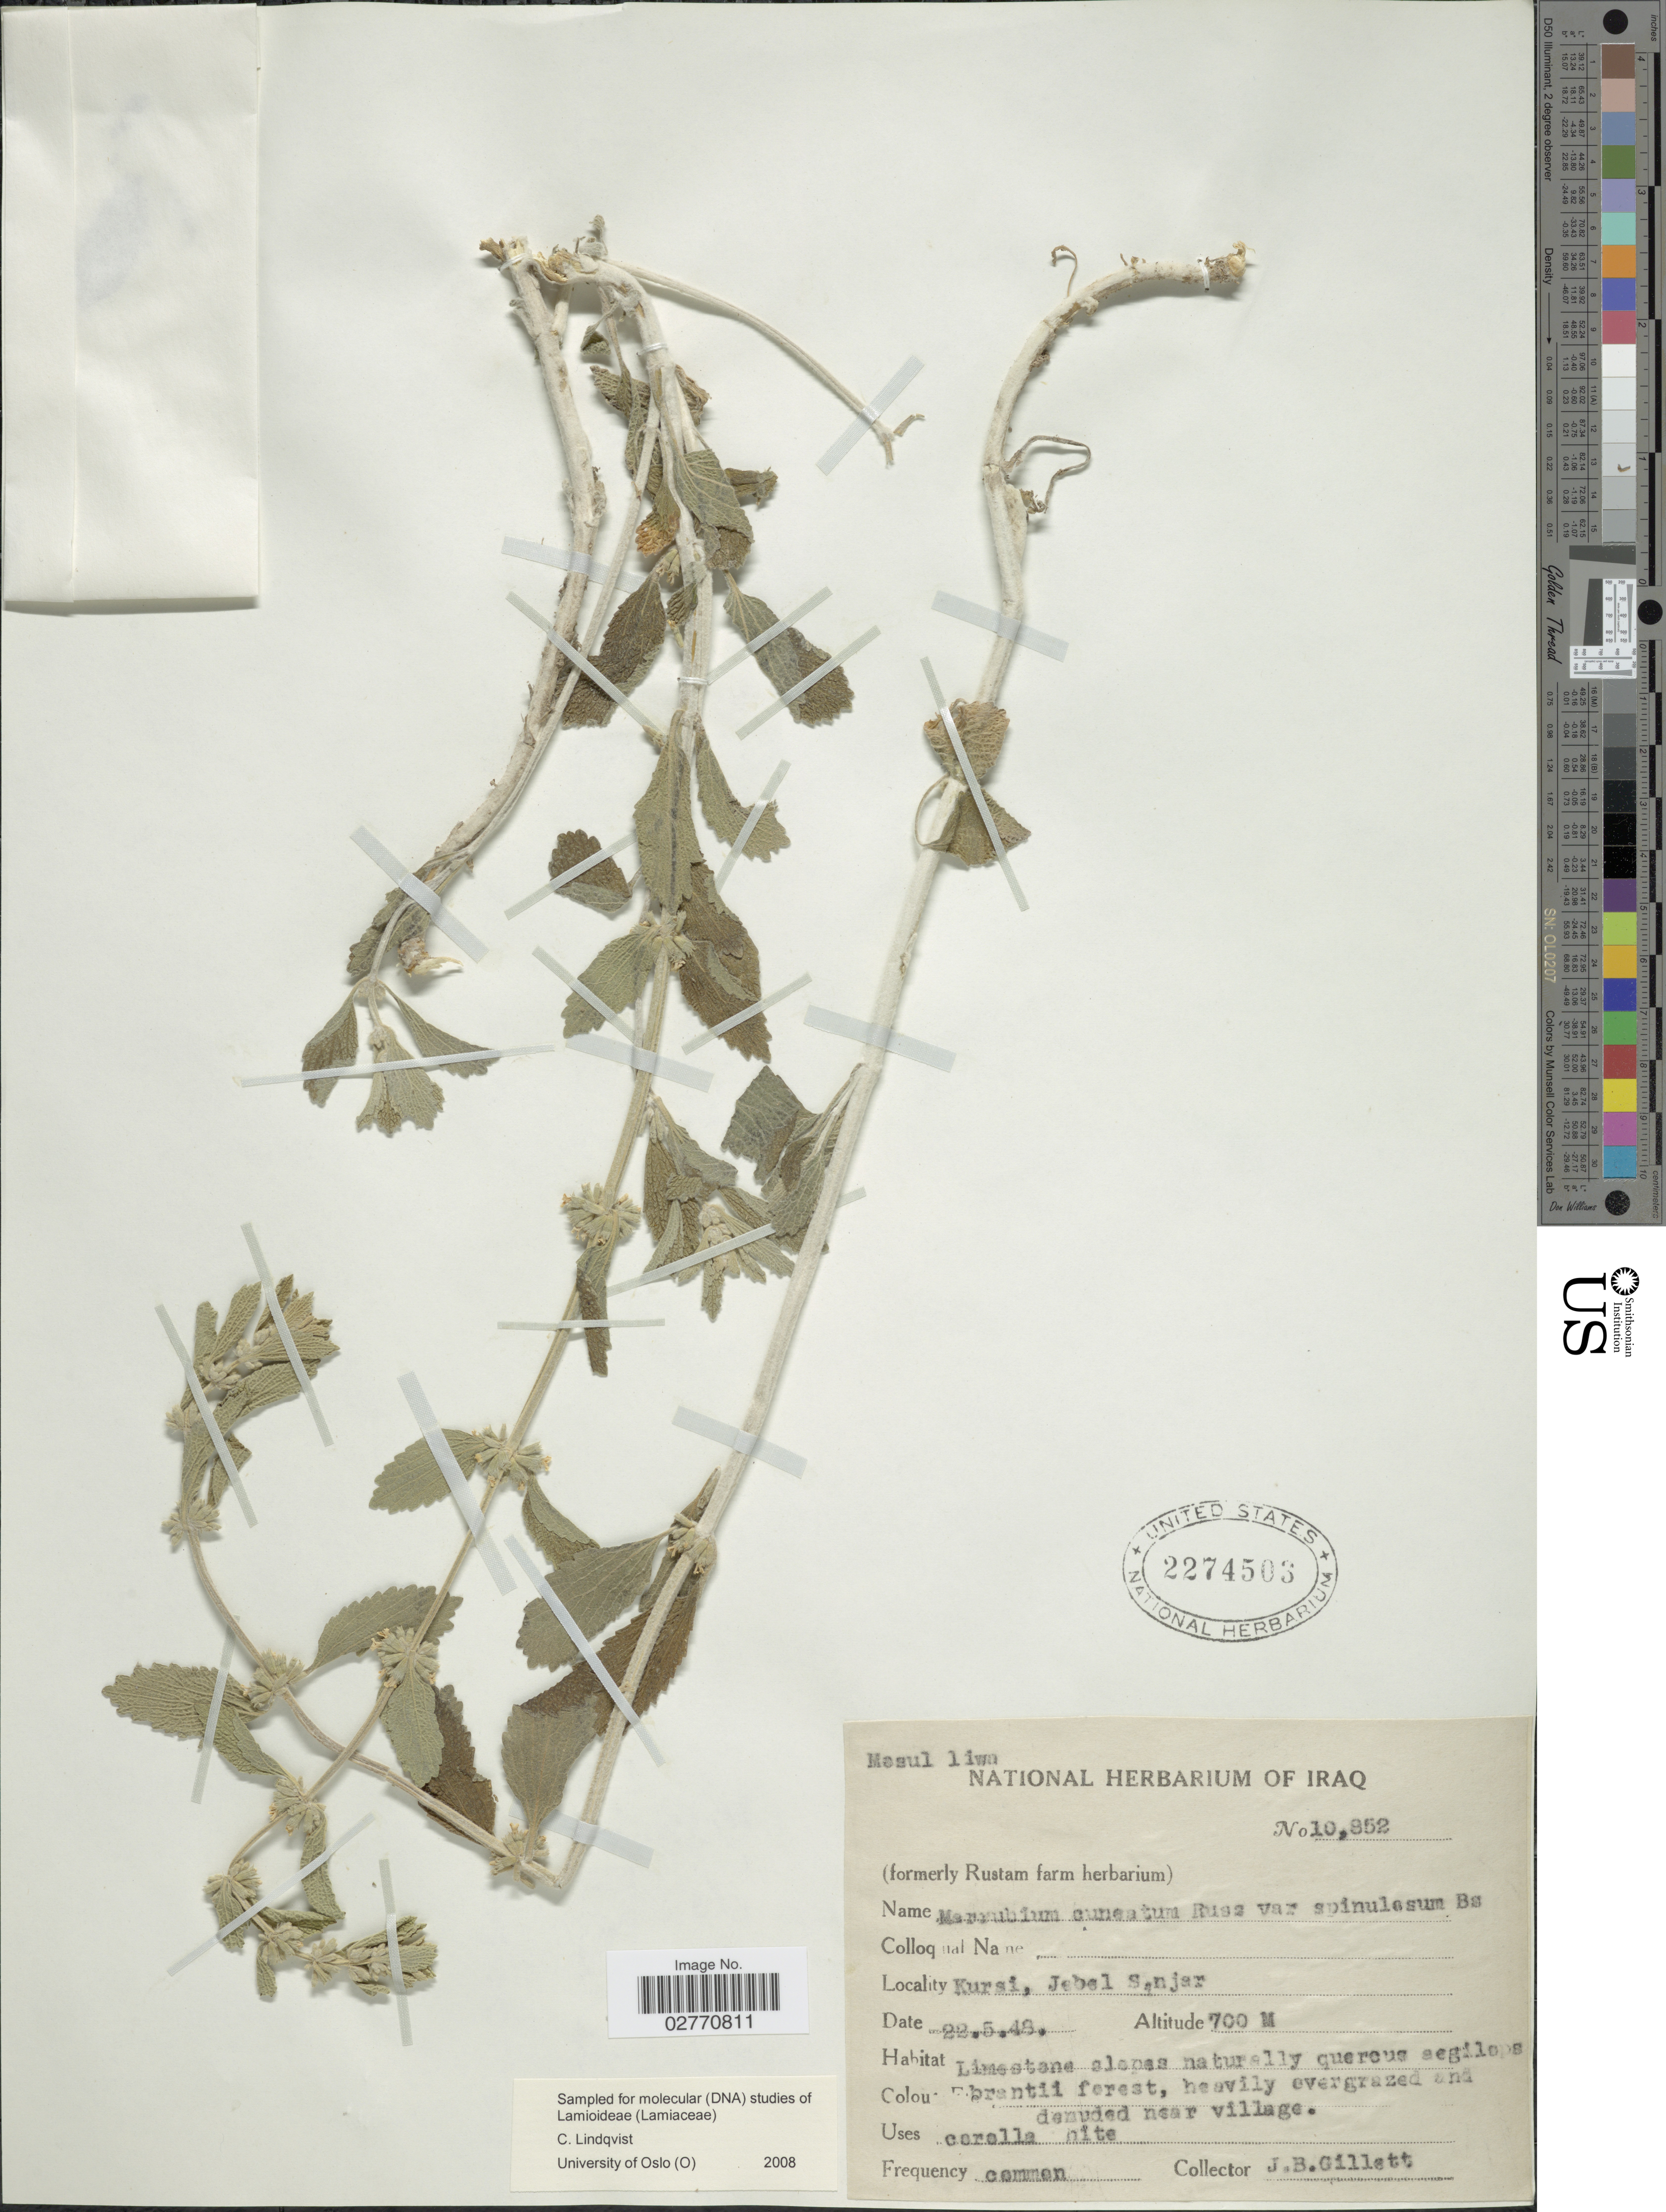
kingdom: Plantae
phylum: Tracheophyta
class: Magnoliopsida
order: Lamiales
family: Lamiaceae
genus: Marrubium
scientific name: Marrubium cuneatum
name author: Banks & Sol.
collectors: J. B. Gillett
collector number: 10852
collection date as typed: Transcribed d/m/y: 22/5/48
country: Iraq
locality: Mesul liwa. Kursi, Jebel Sanjar.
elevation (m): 700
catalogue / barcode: US 2274503